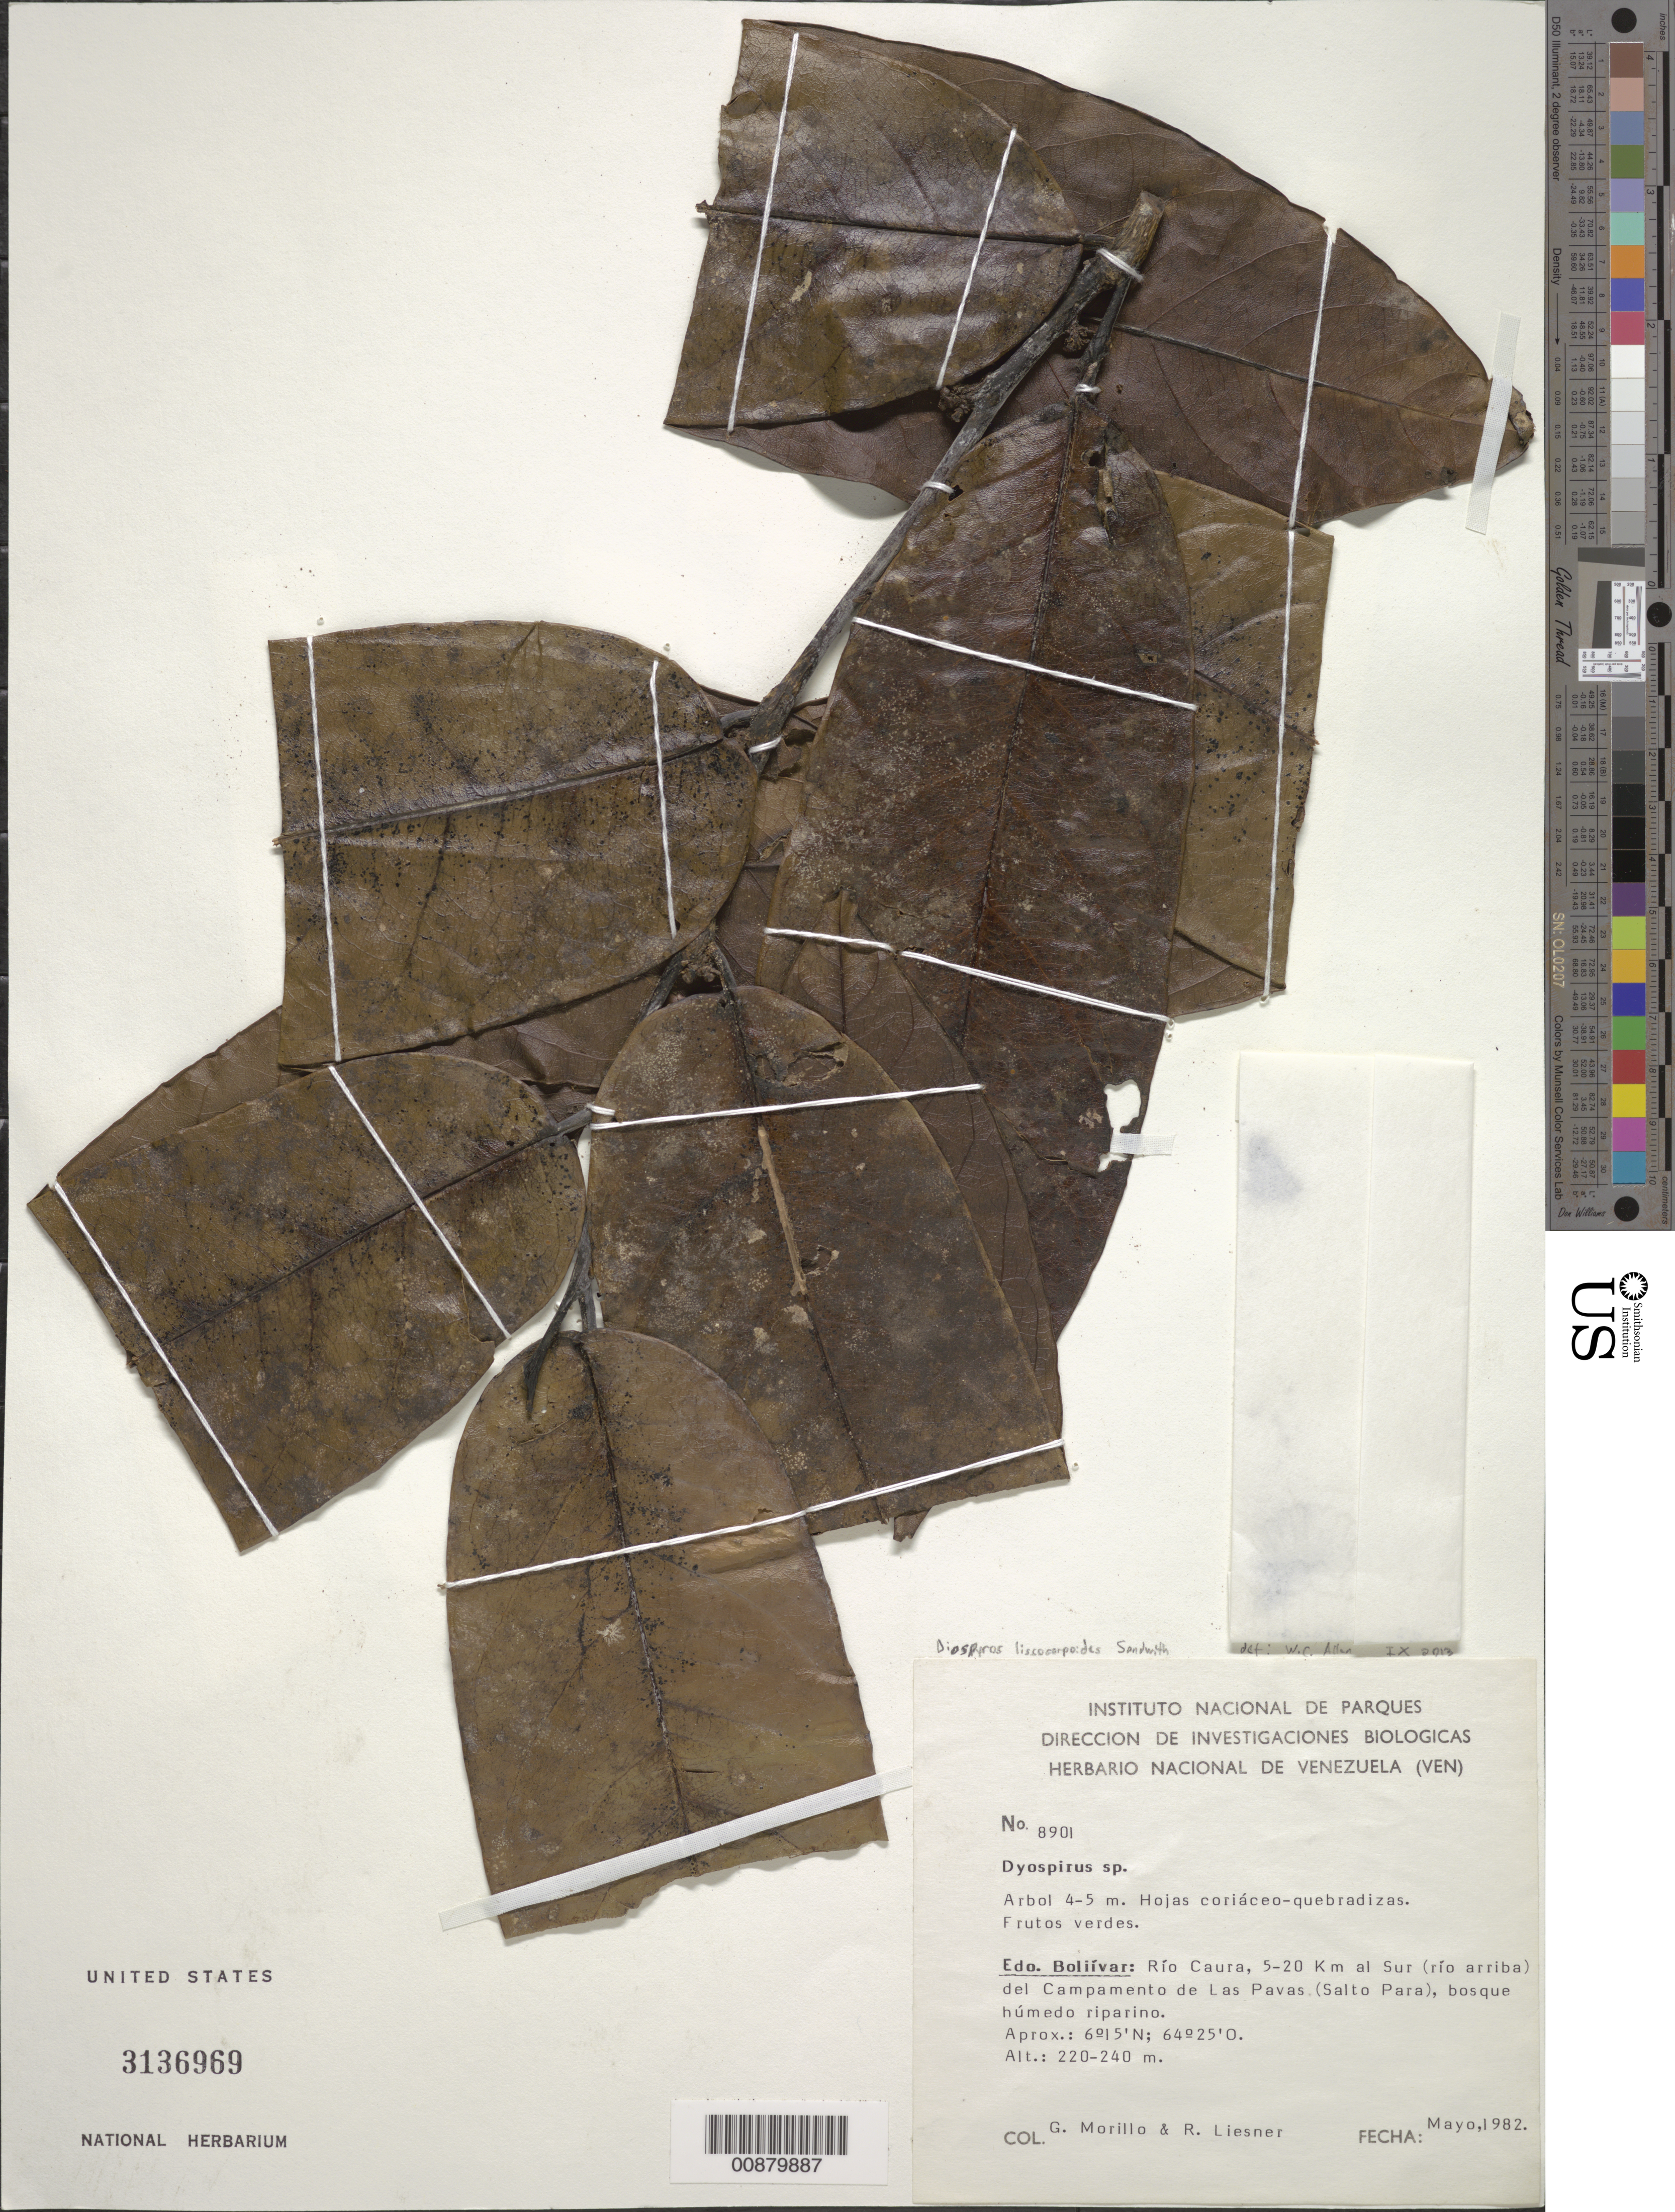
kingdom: Plantae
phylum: Tracheophyta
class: Magnoliopsida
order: Ericales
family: Ebenaceae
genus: Diospyros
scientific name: Diospyros lissocarpoides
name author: Sandwith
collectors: G. Morillo & R. L. Liesner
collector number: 8901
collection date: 1982-05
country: Venezuela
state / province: Bolívar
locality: Río Caura, 5-20 km Sur (Río Arriba) del Campamento Las Pavas (Salto Para)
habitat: Bosque húmedo riparino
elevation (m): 220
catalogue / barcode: US 3136969